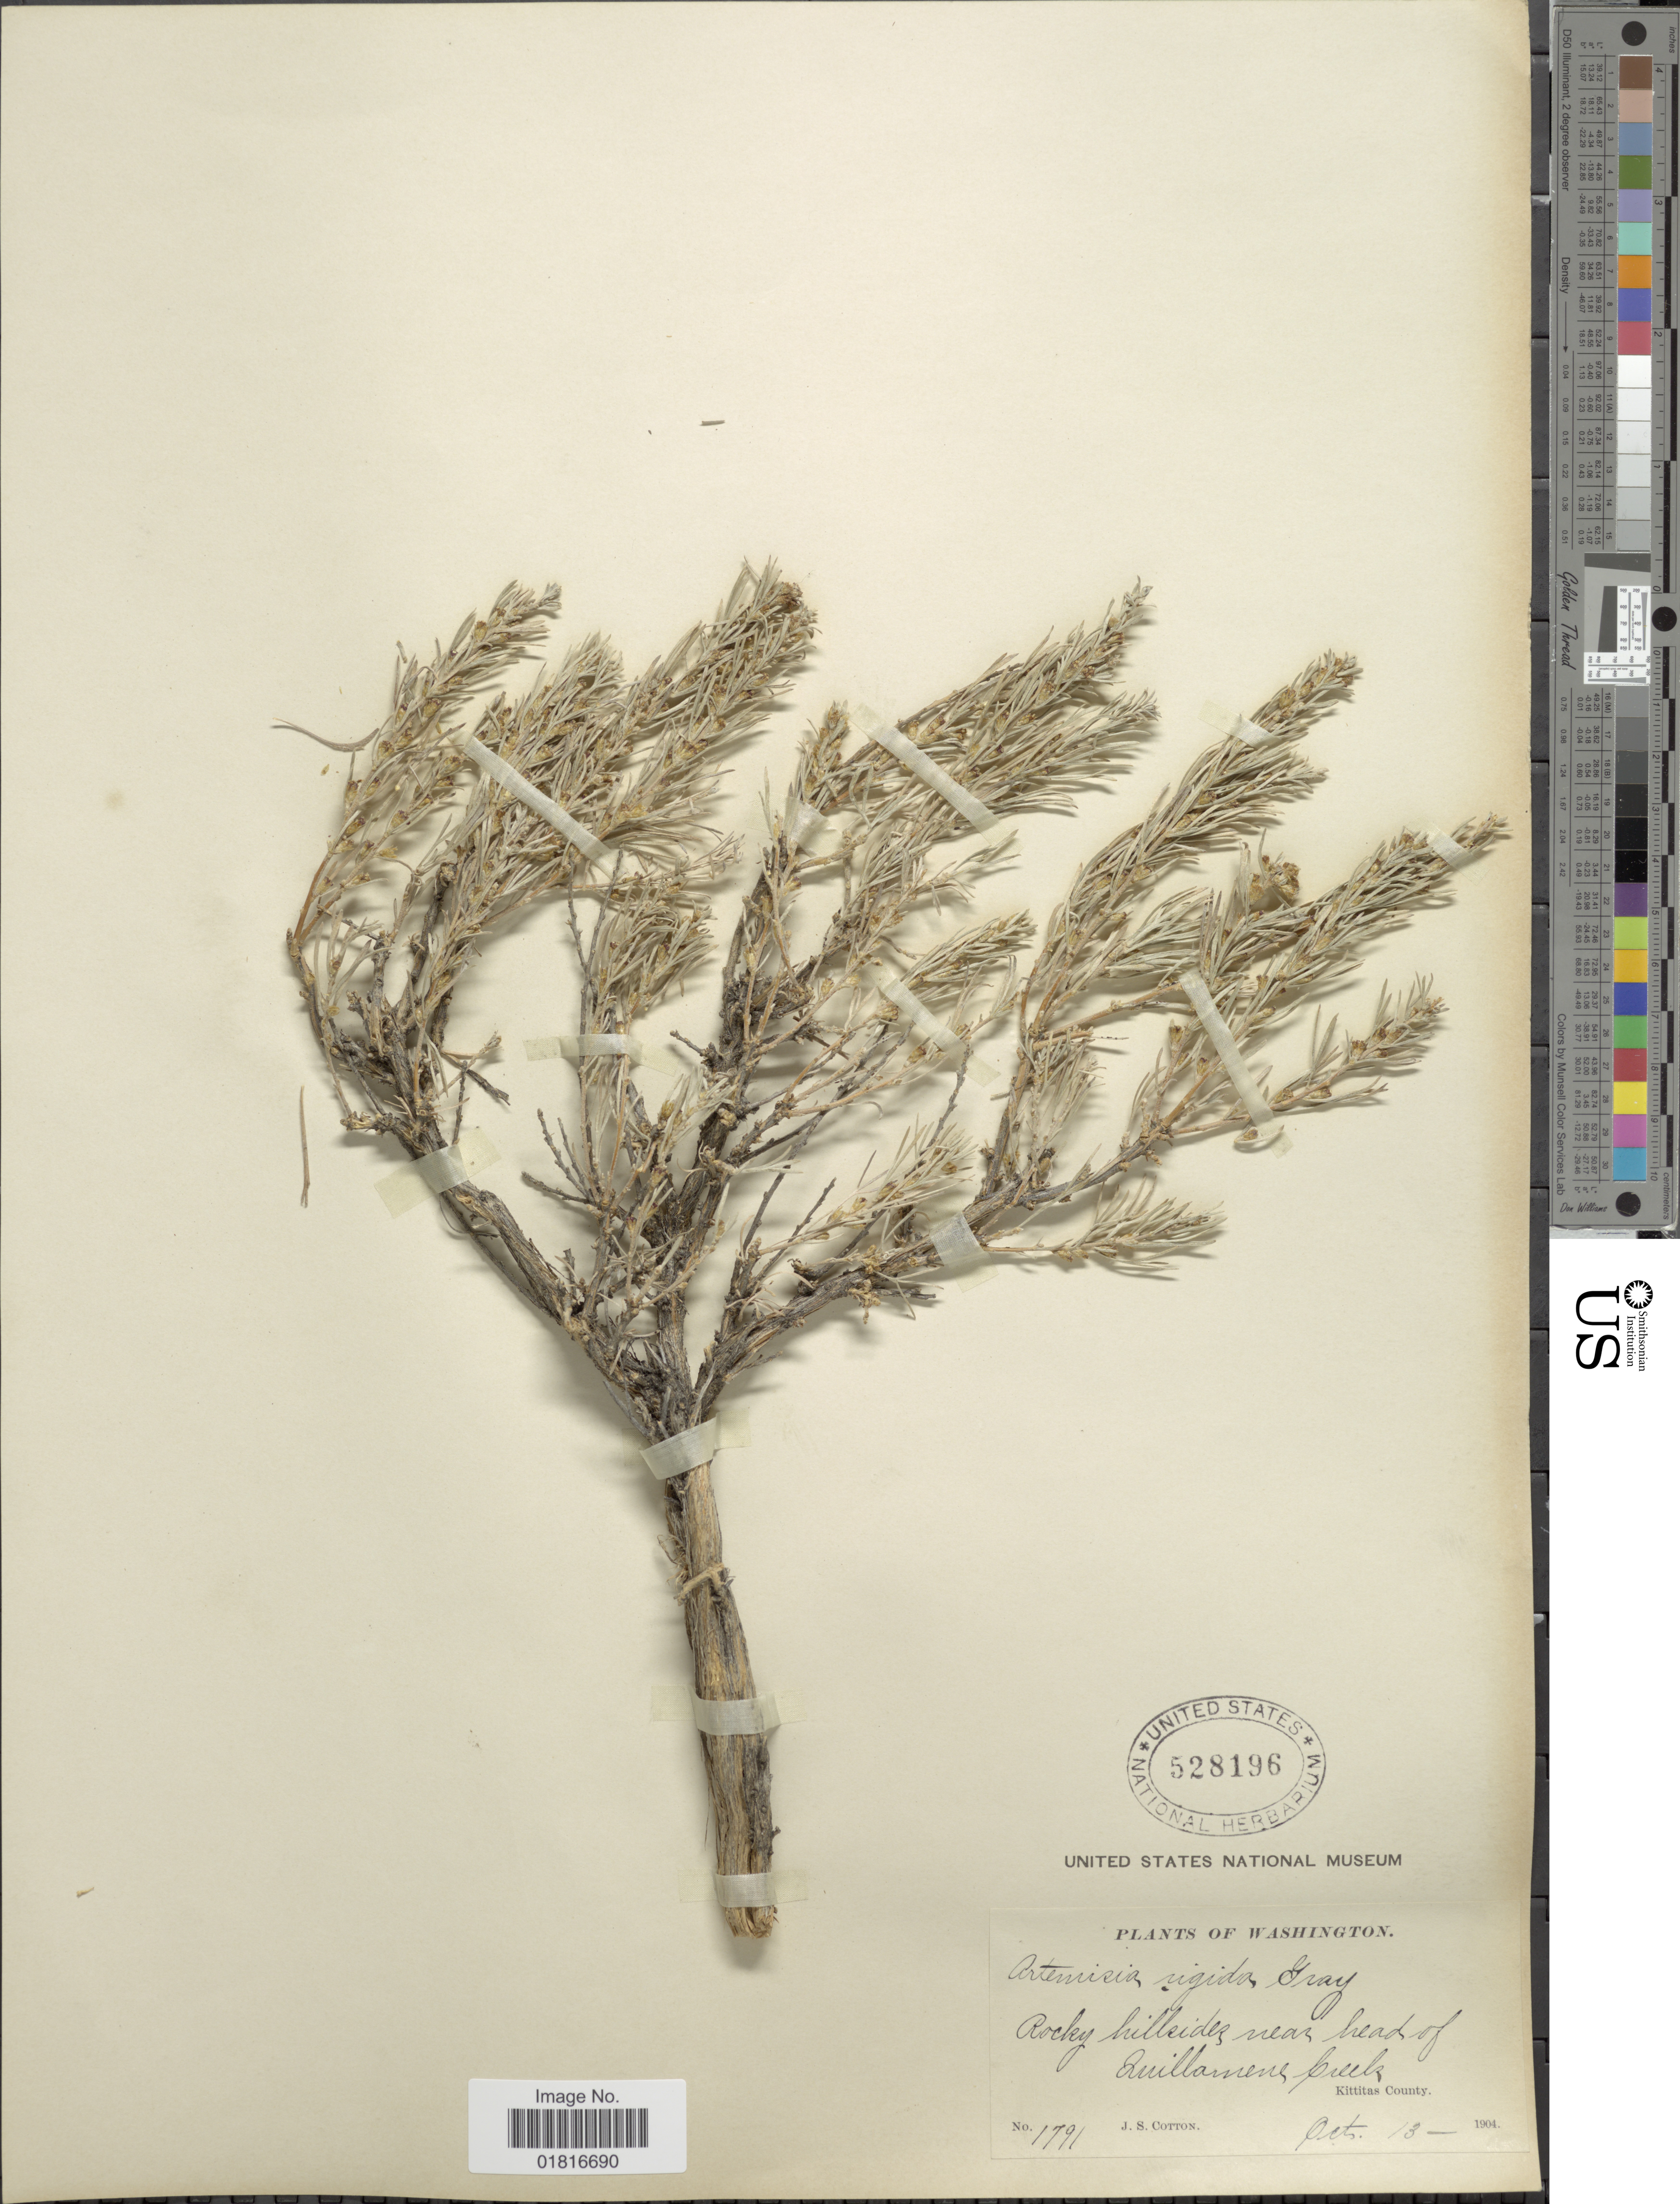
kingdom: Plantae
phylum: Tracheophyta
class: Magnoliopsida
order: Asterales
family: Asteraceae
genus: Artemisia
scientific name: Artemisia rigida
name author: (Nutt.) A. Gray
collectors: J. S. Cotton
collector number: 1791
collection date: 1904-10-13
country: United States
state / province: Washington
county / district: Kittitas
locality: Rocky hillsides near head of Zuillamens Creek, Kittitas County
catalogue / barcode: US 528196